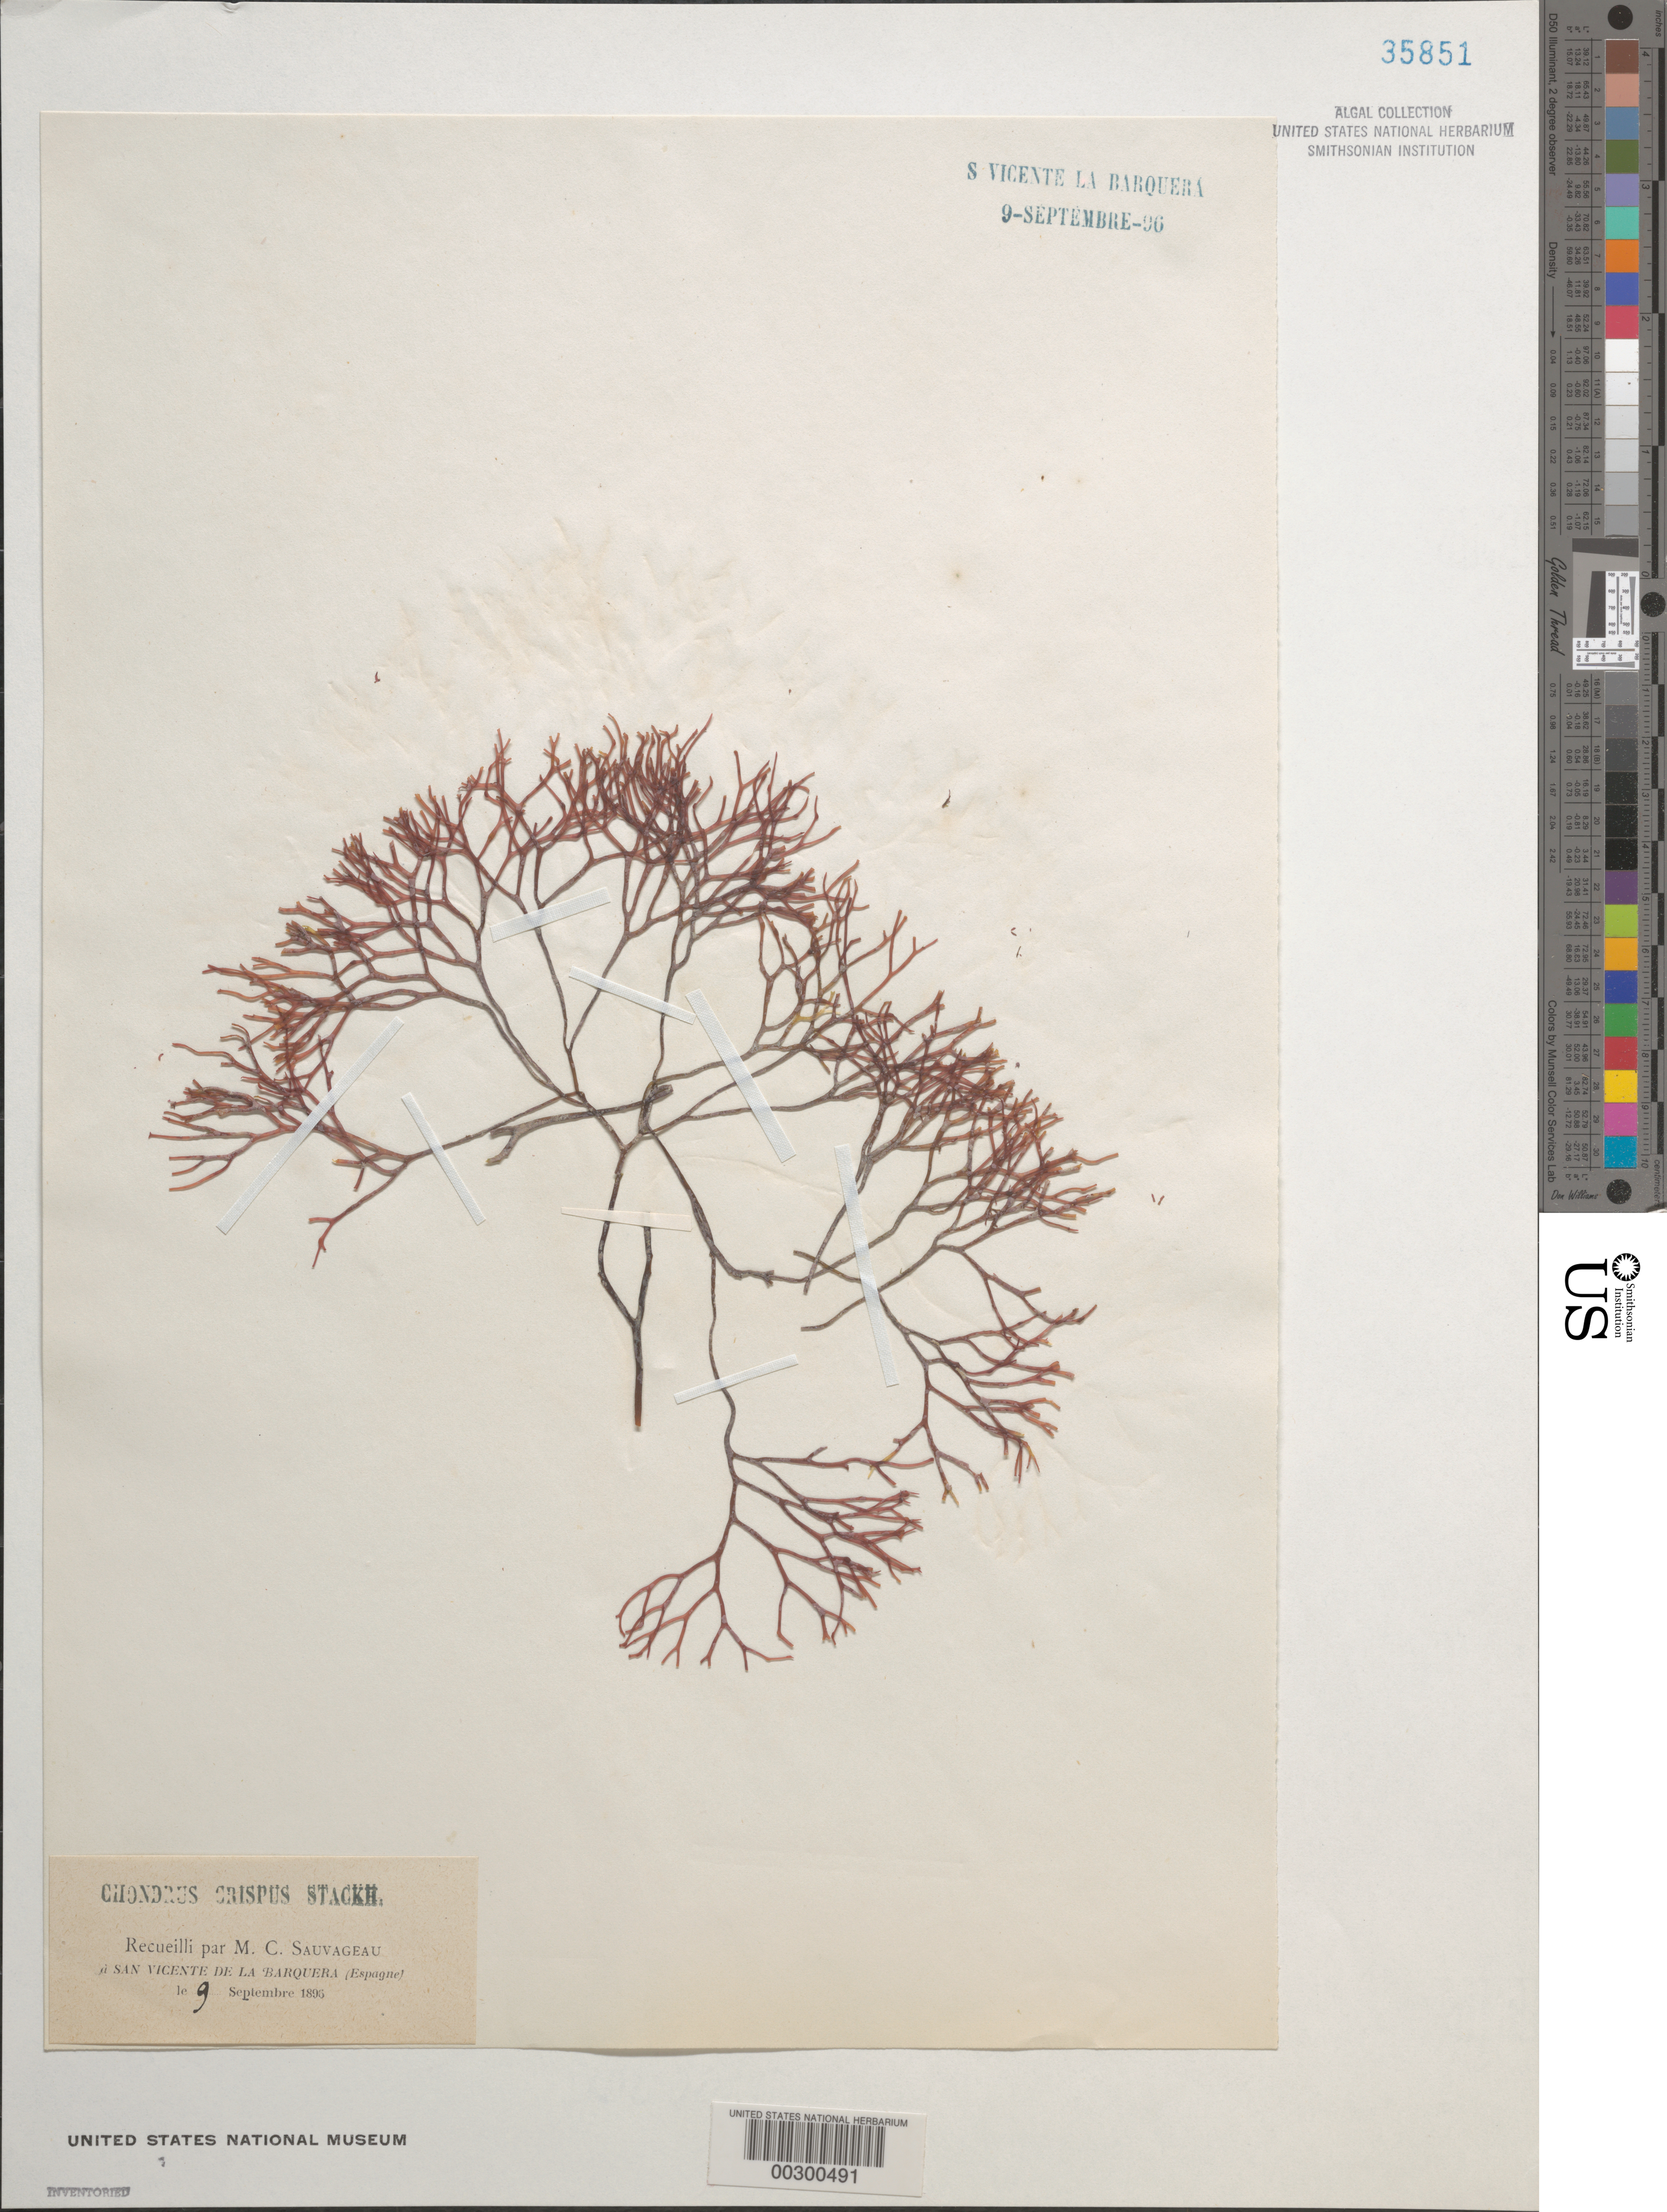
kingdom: Plantae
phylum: Rhodophyta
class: Florideophyceae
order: Gigartinales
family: Gigartinaceae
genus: Chondrus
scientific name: Chondrus crispus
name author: Stackh.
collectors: C. F. Sauvageau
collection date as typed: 09 Sep 1896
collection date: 1896-09-09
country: Spain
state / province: Cantabria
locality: San vicente de la barquera. Santander.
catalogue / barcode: US 35851